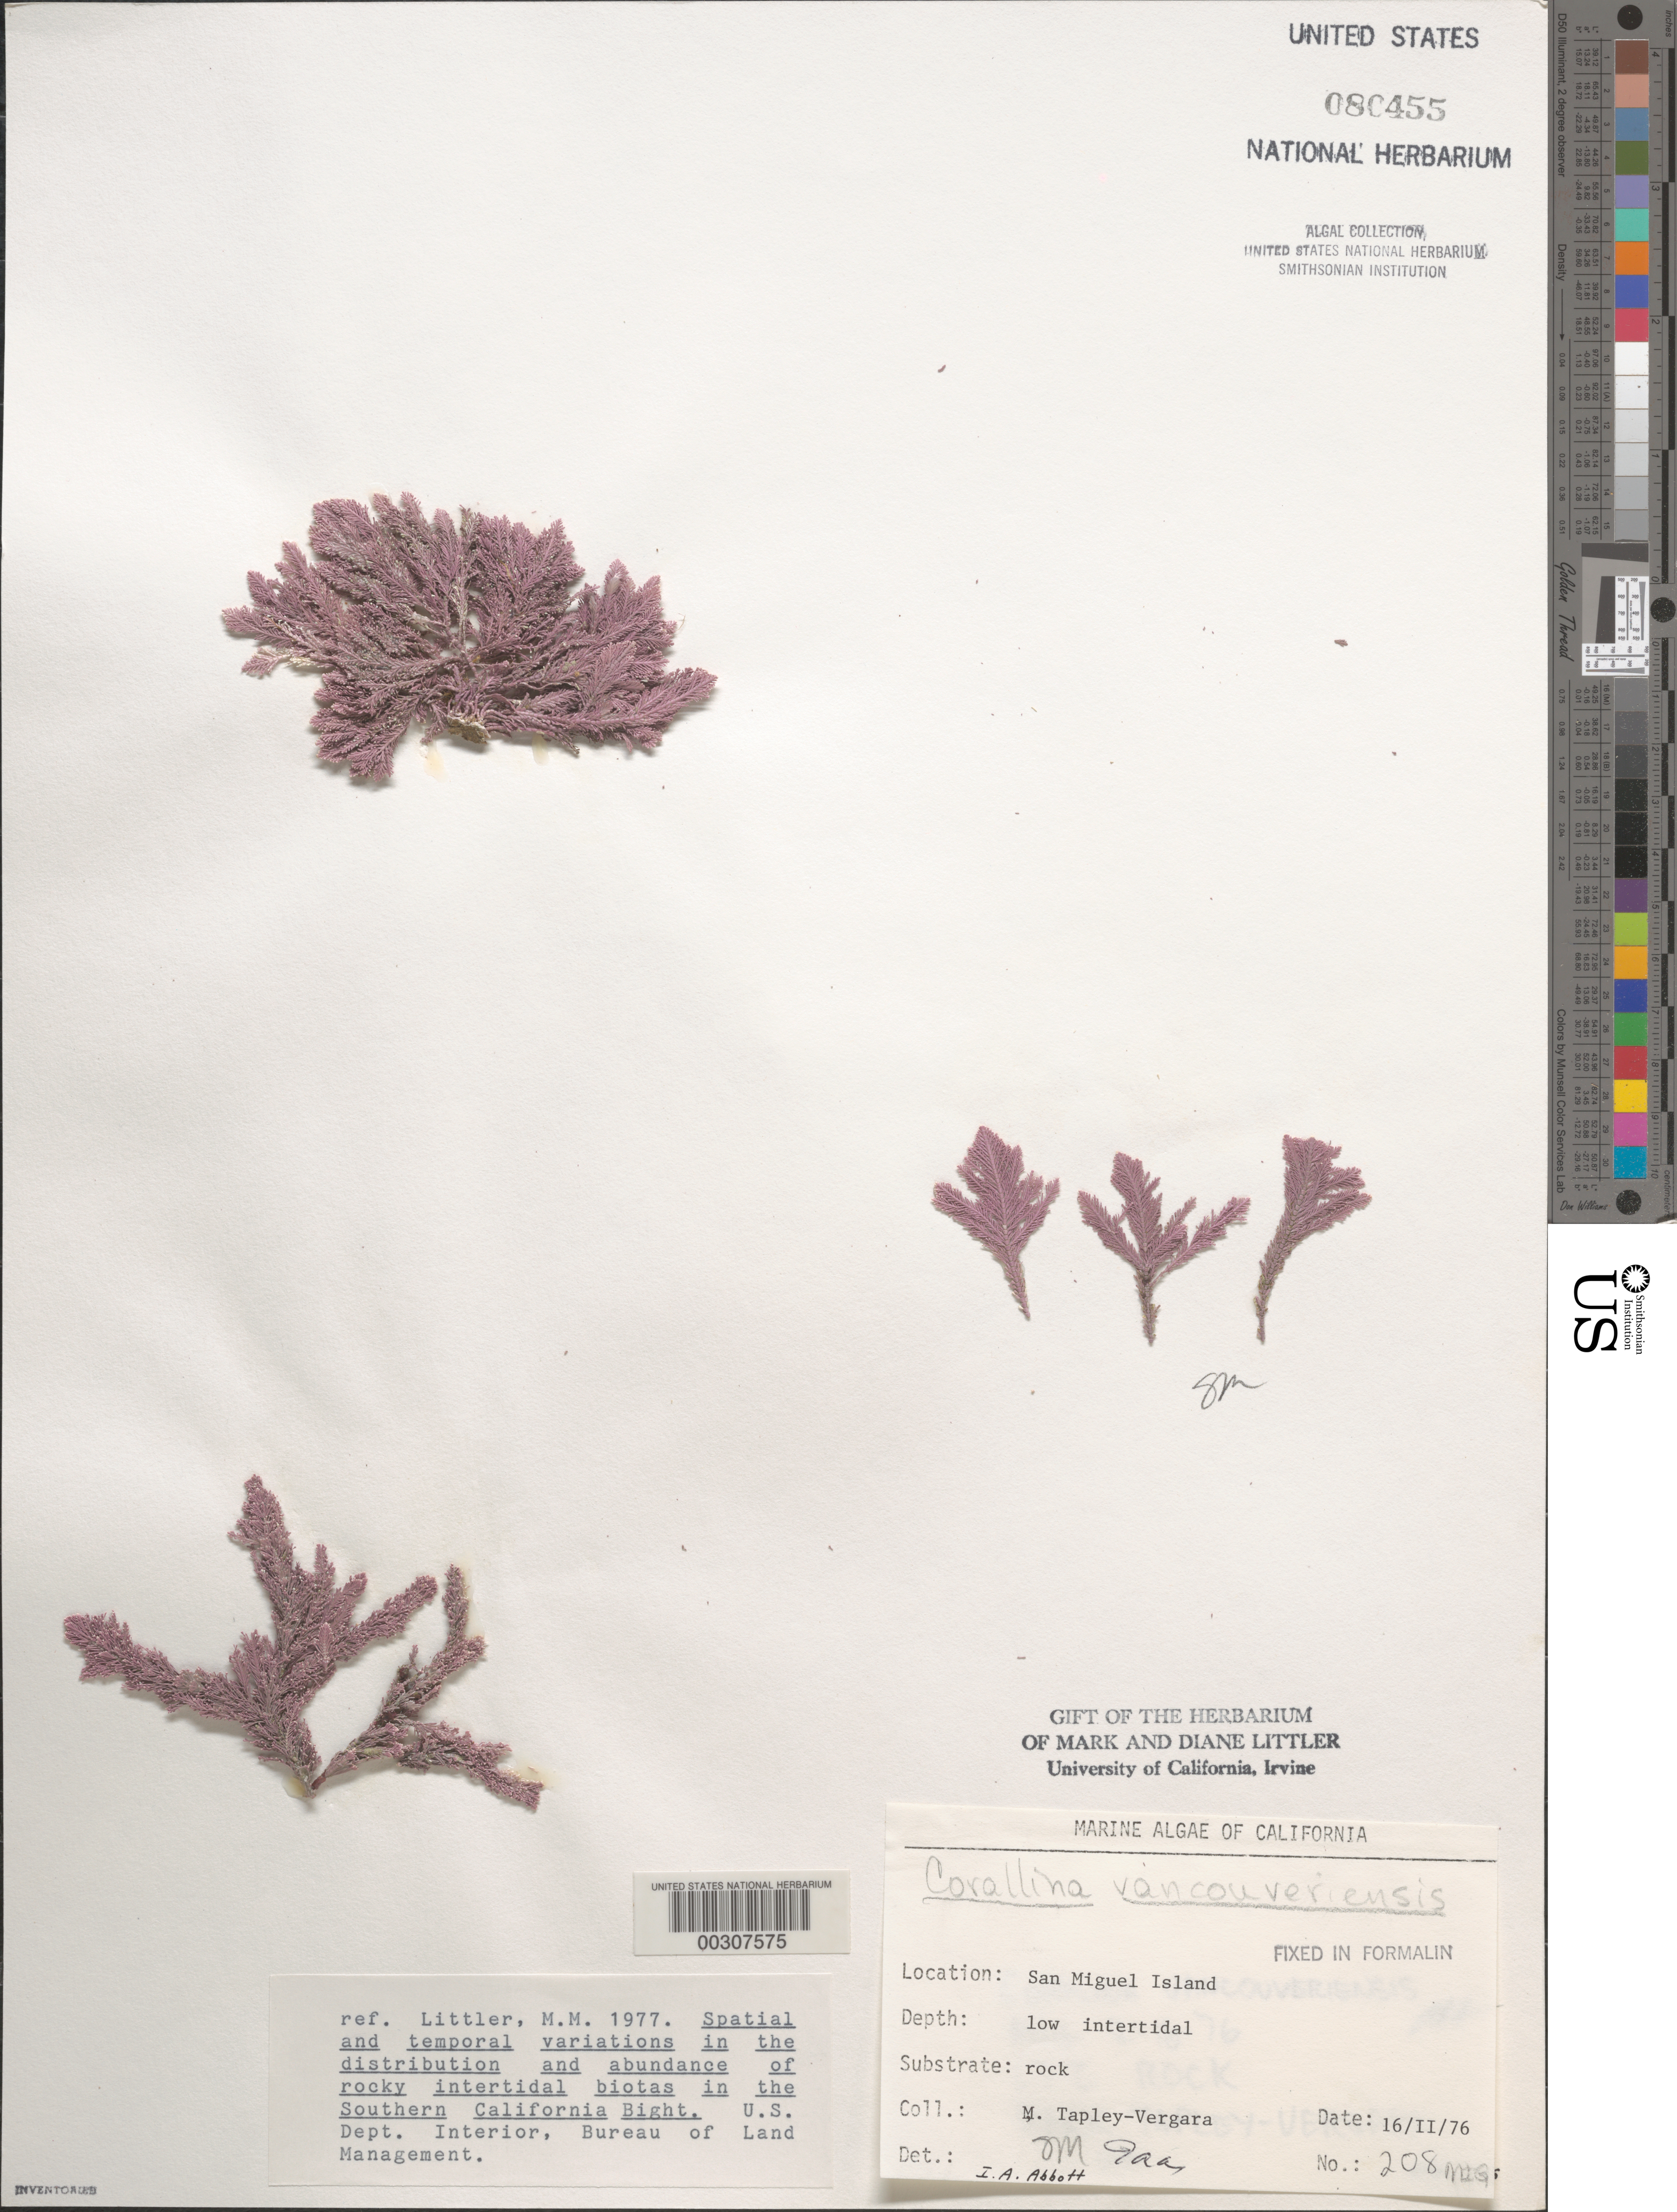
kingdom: Plantae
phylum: Rhodophyta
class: Florideophyceae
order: Corallinales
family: Corallinaceae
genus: Corallina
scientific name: Corallina vancouveriensis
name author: Yendo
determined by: Abbott, I. A.; Murray, S. N.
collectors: M. Tapley-Vergara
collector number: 208-MIG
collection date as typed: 16 Feb 1976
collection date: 1976-02-16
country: United States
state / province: California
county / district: Santa Barbara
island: San Miguel Island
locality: Cuyler Harbor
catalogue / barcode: US 80455